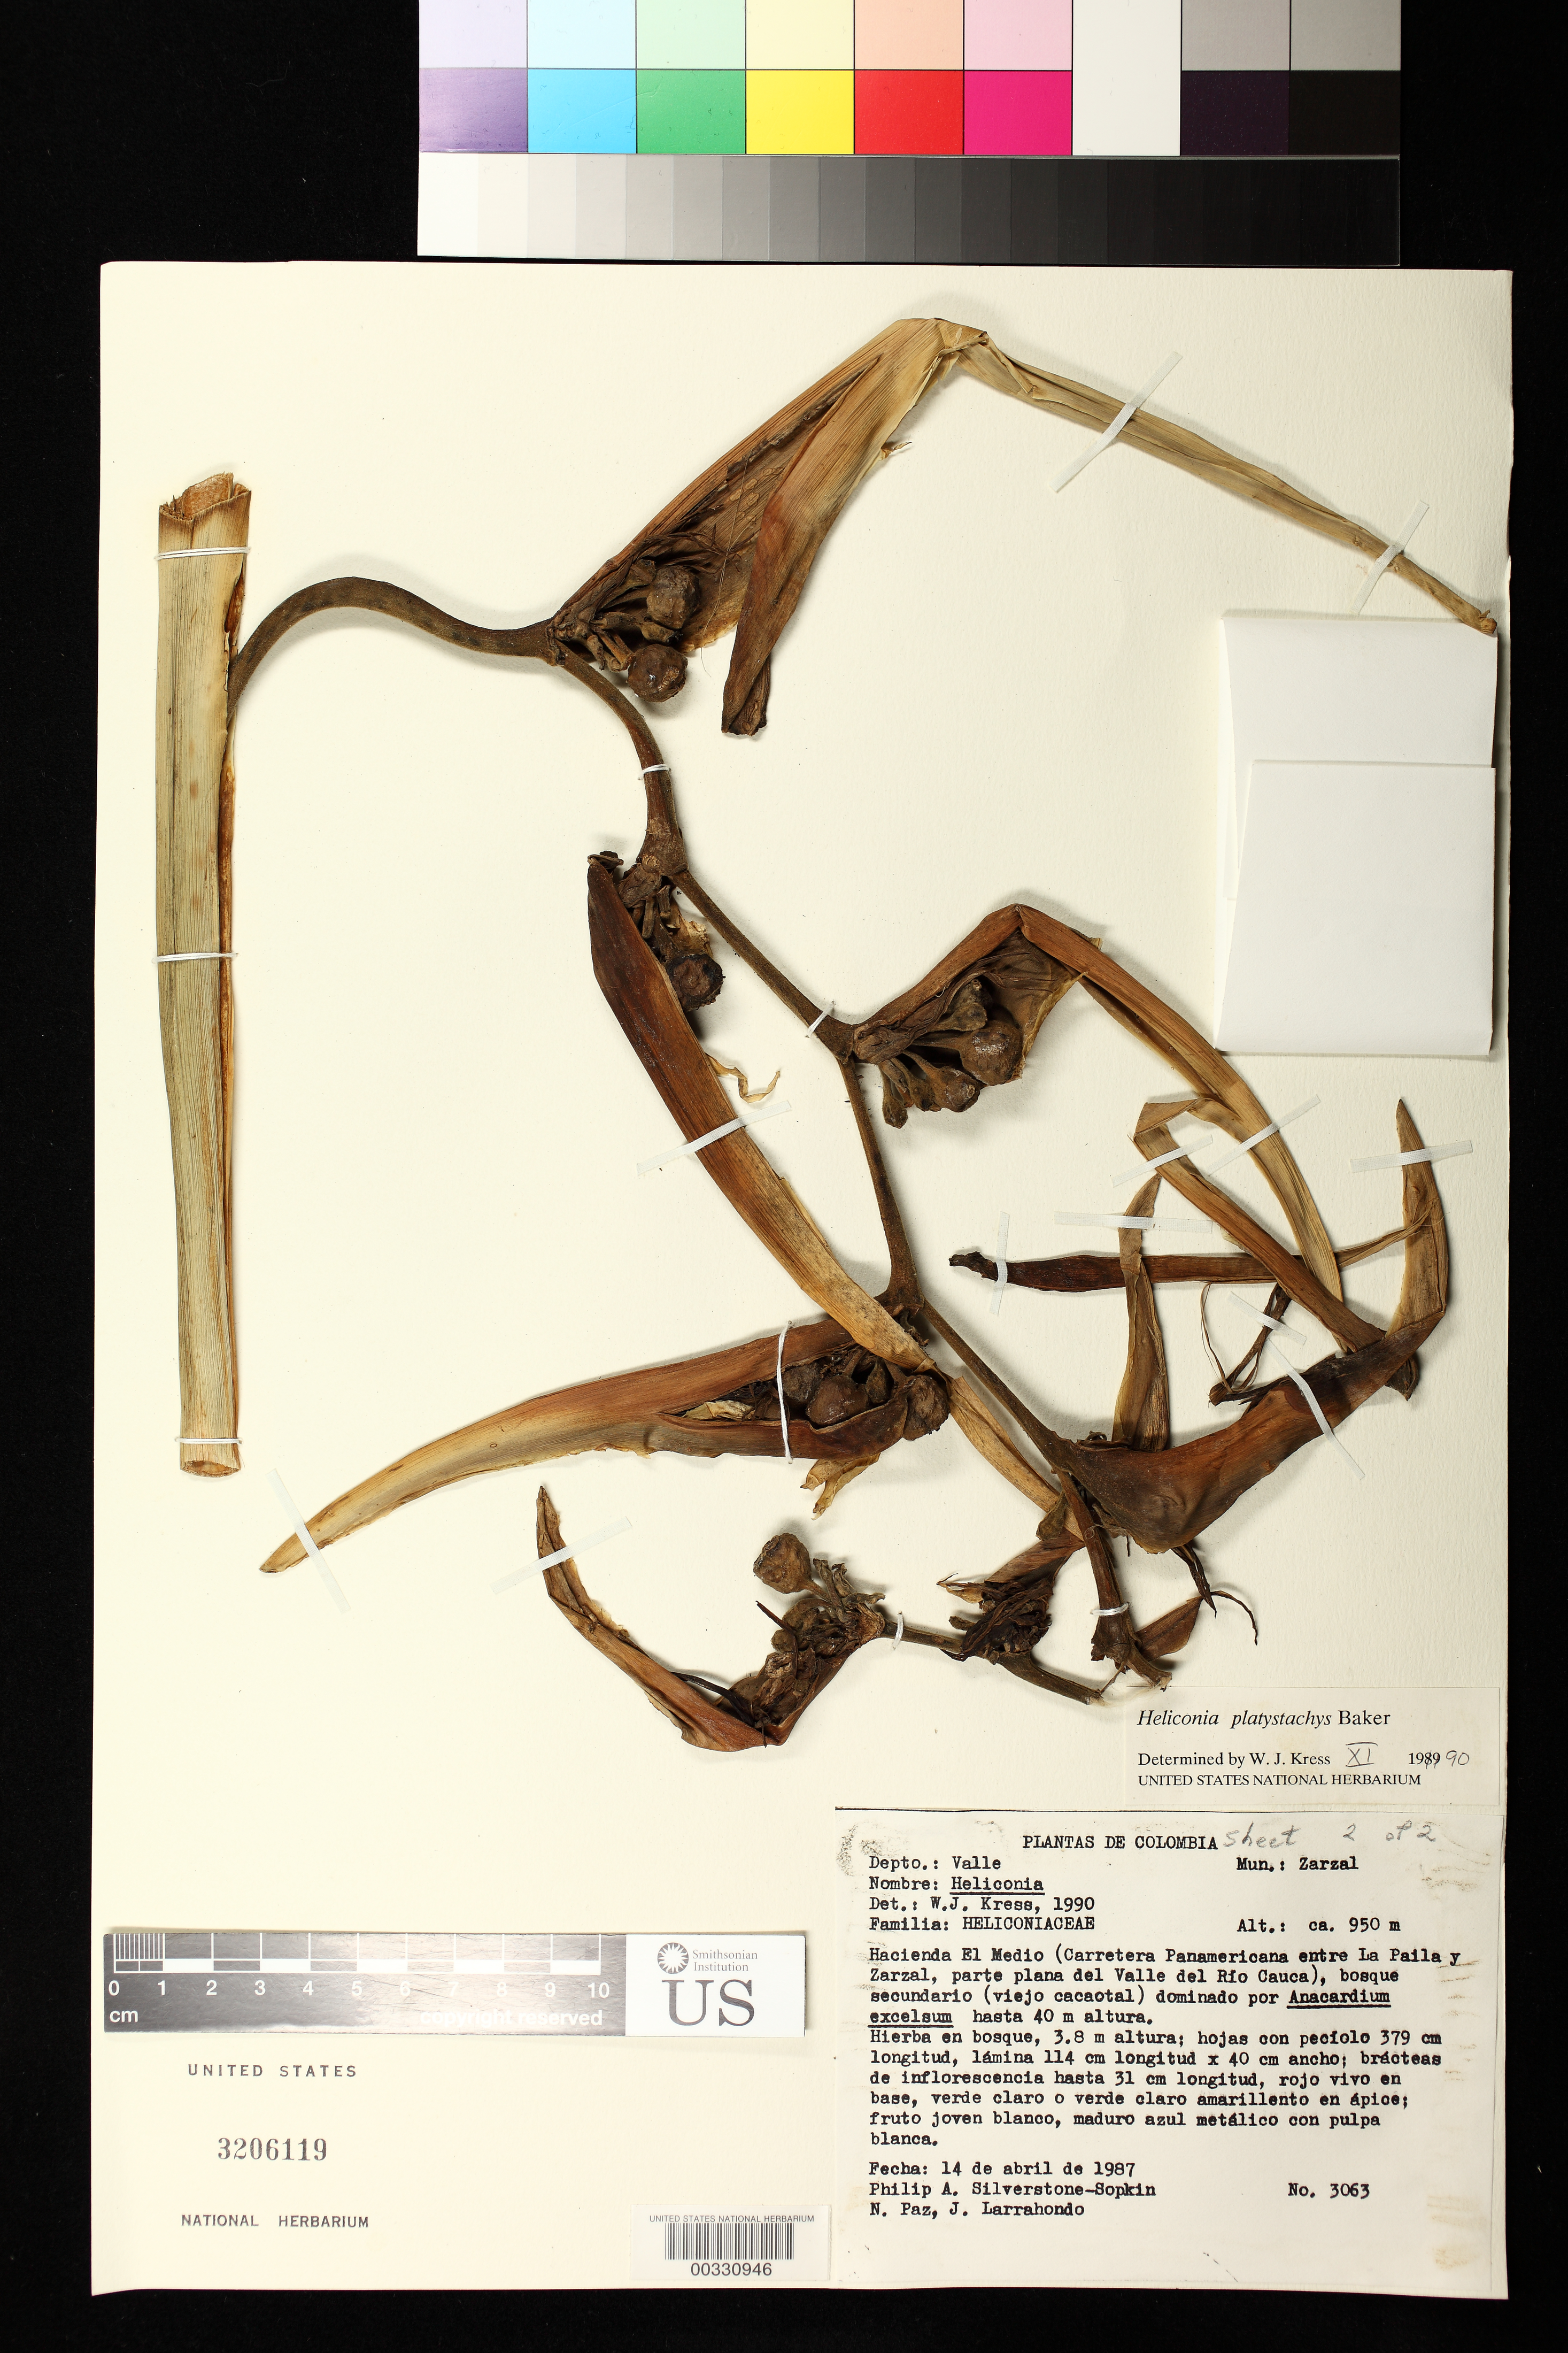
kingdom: Plantae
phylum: Tracheophyta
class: Liliopsida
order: Zingiberales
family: Heliconiaceae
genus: Heliconia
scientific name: Heliconia platystachys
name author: Baker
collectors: P. A. Silverstone-Sopkin, N. Paz & J. Larrahondo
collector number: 3063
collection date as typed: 14 Apr 1987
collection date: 1987-04-14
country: Colombia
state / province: Valle del Cauca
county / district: Zarzal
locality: Mun of Zarzal, Hacienda el Medio, (Panamerican highway between la Paila and Zarzal, parte plana of Valle del Rio Cauca)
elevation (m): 950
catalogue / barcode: US 3206119